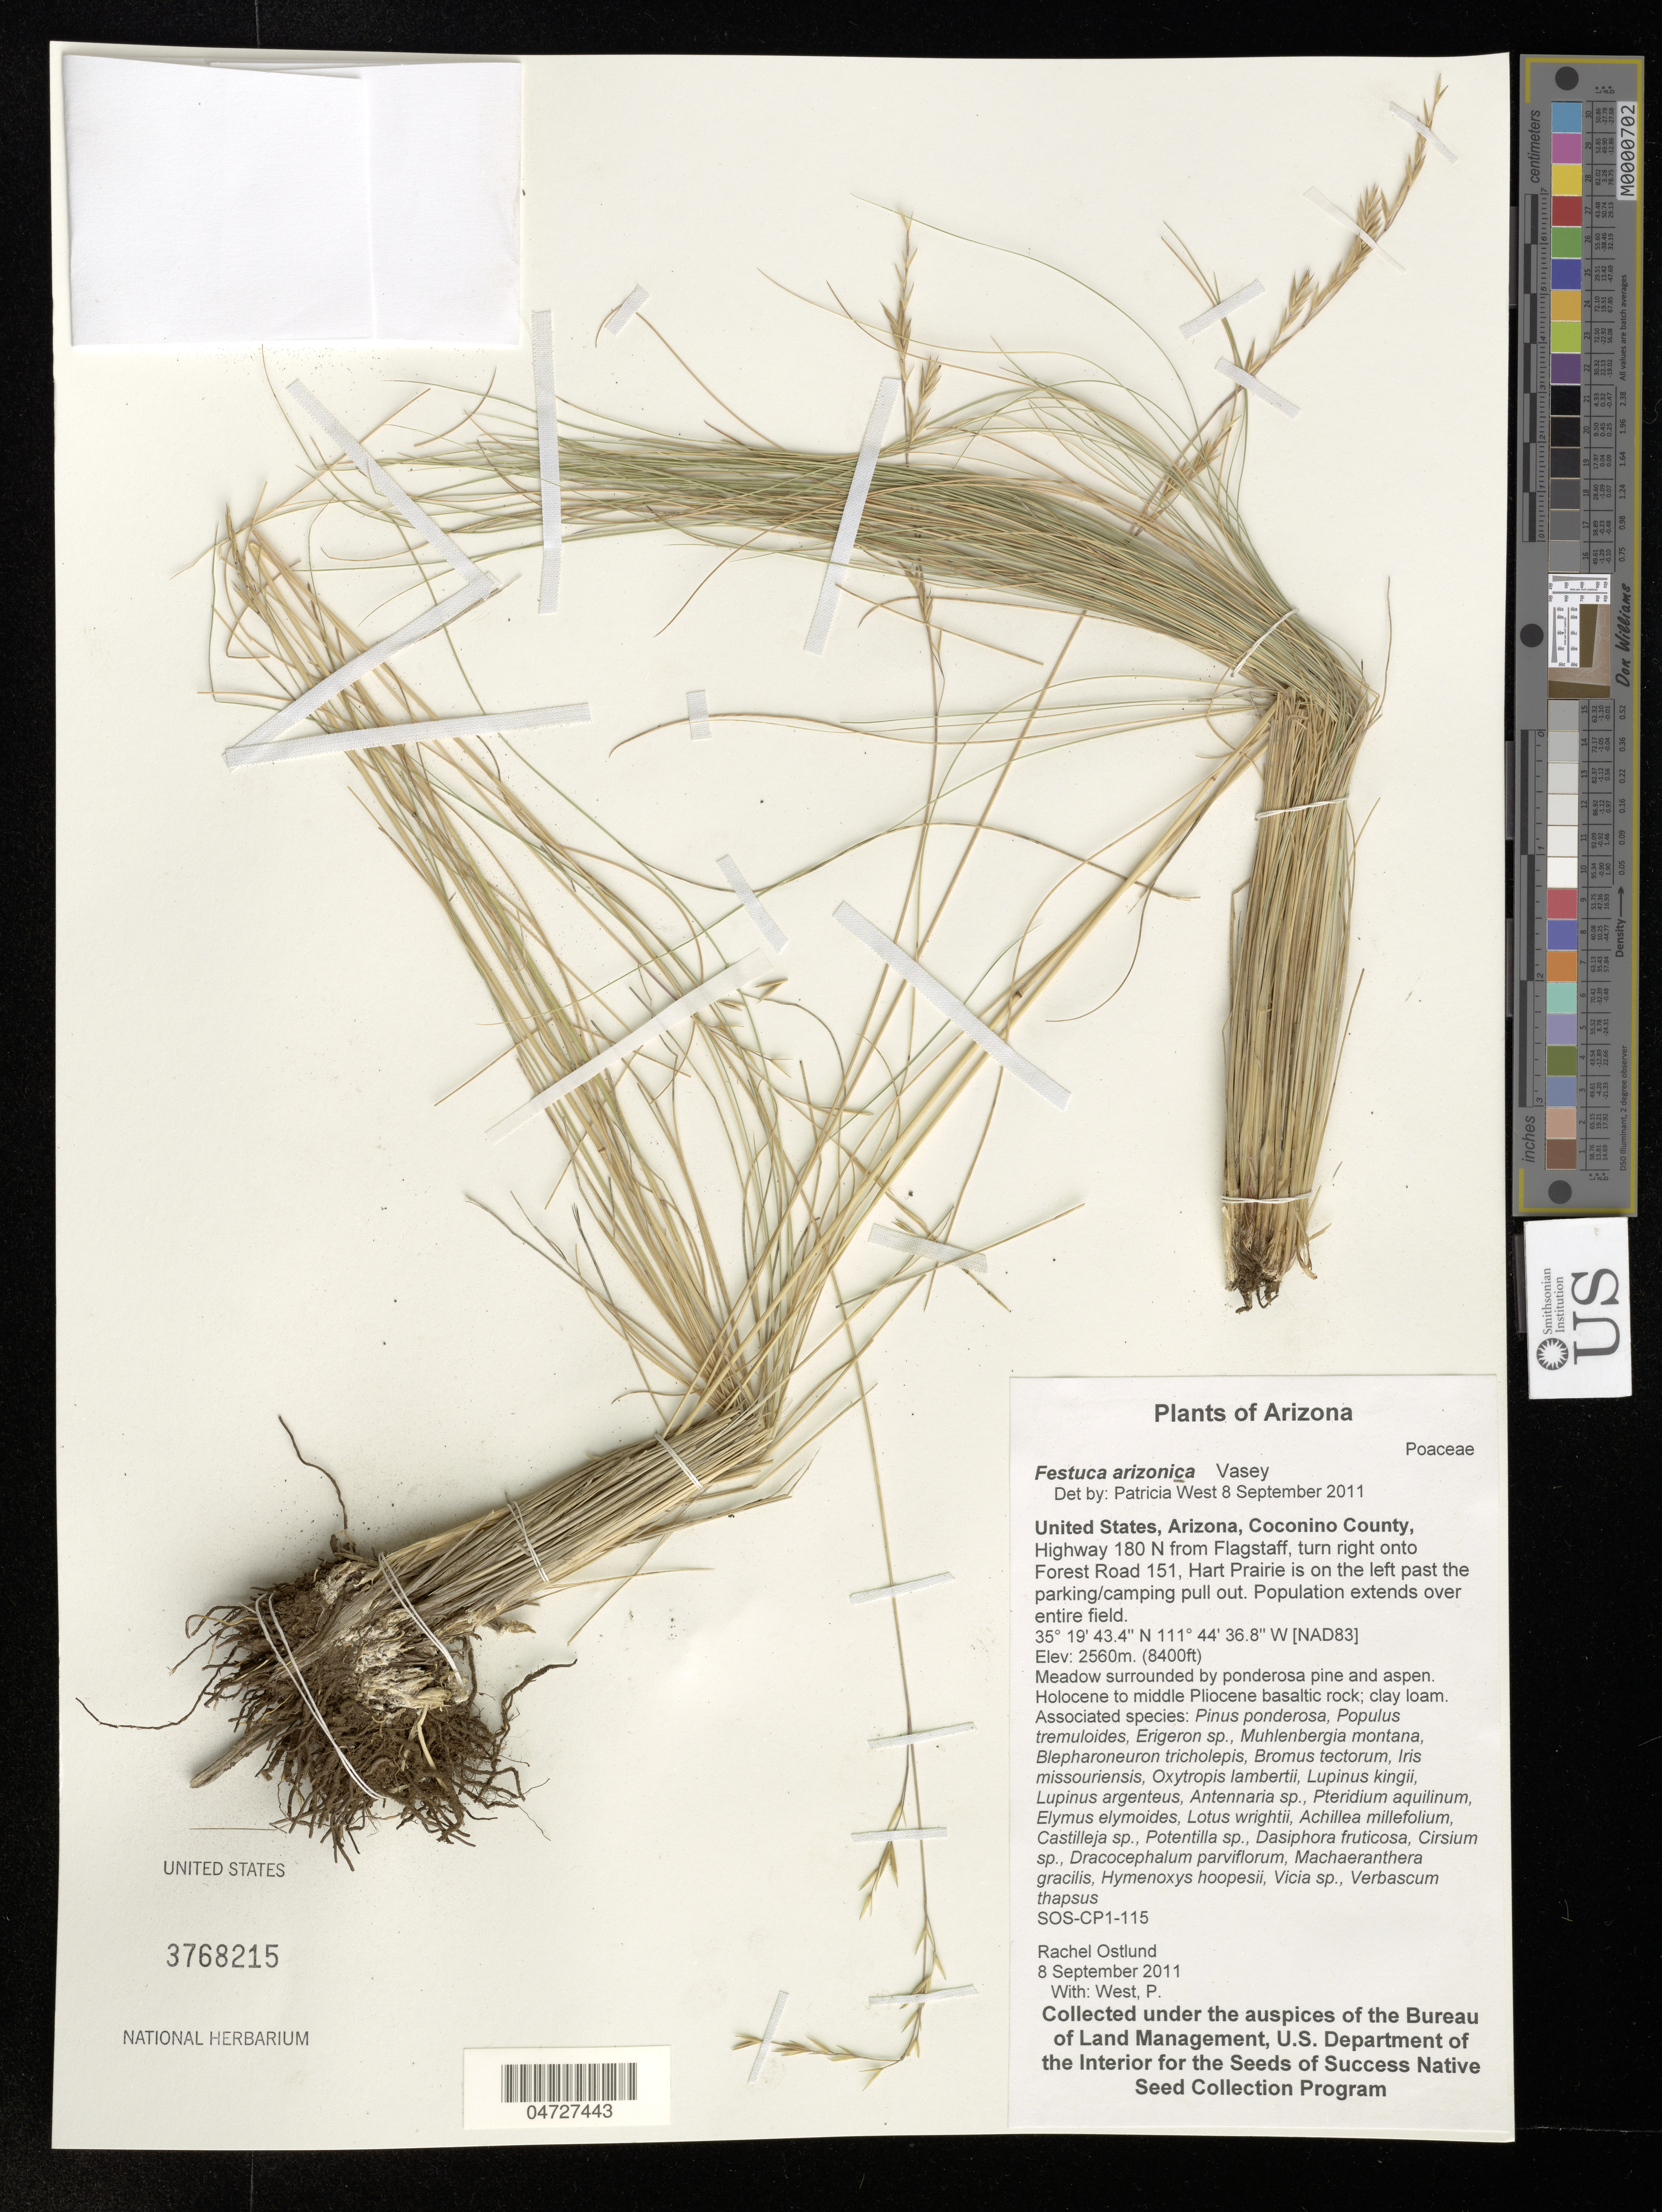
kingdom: Plantae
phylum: Tracheophyta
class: Liliopsida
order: Poales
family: Poaceae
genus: Festuca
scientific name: Festuca arizonica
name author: Vasey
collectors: R. Ostlund & P. West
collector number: SOS-CP1-115?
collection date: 2011-09-08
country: United States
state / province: Arizona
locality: Coconino County, Highway 180 N from Flagstaff, turn right onto Forest Road 151, Hart Prairie is on the left past the parking/camping pull out. Population extends over entire field.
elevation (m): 2560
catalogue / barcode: US 3768215